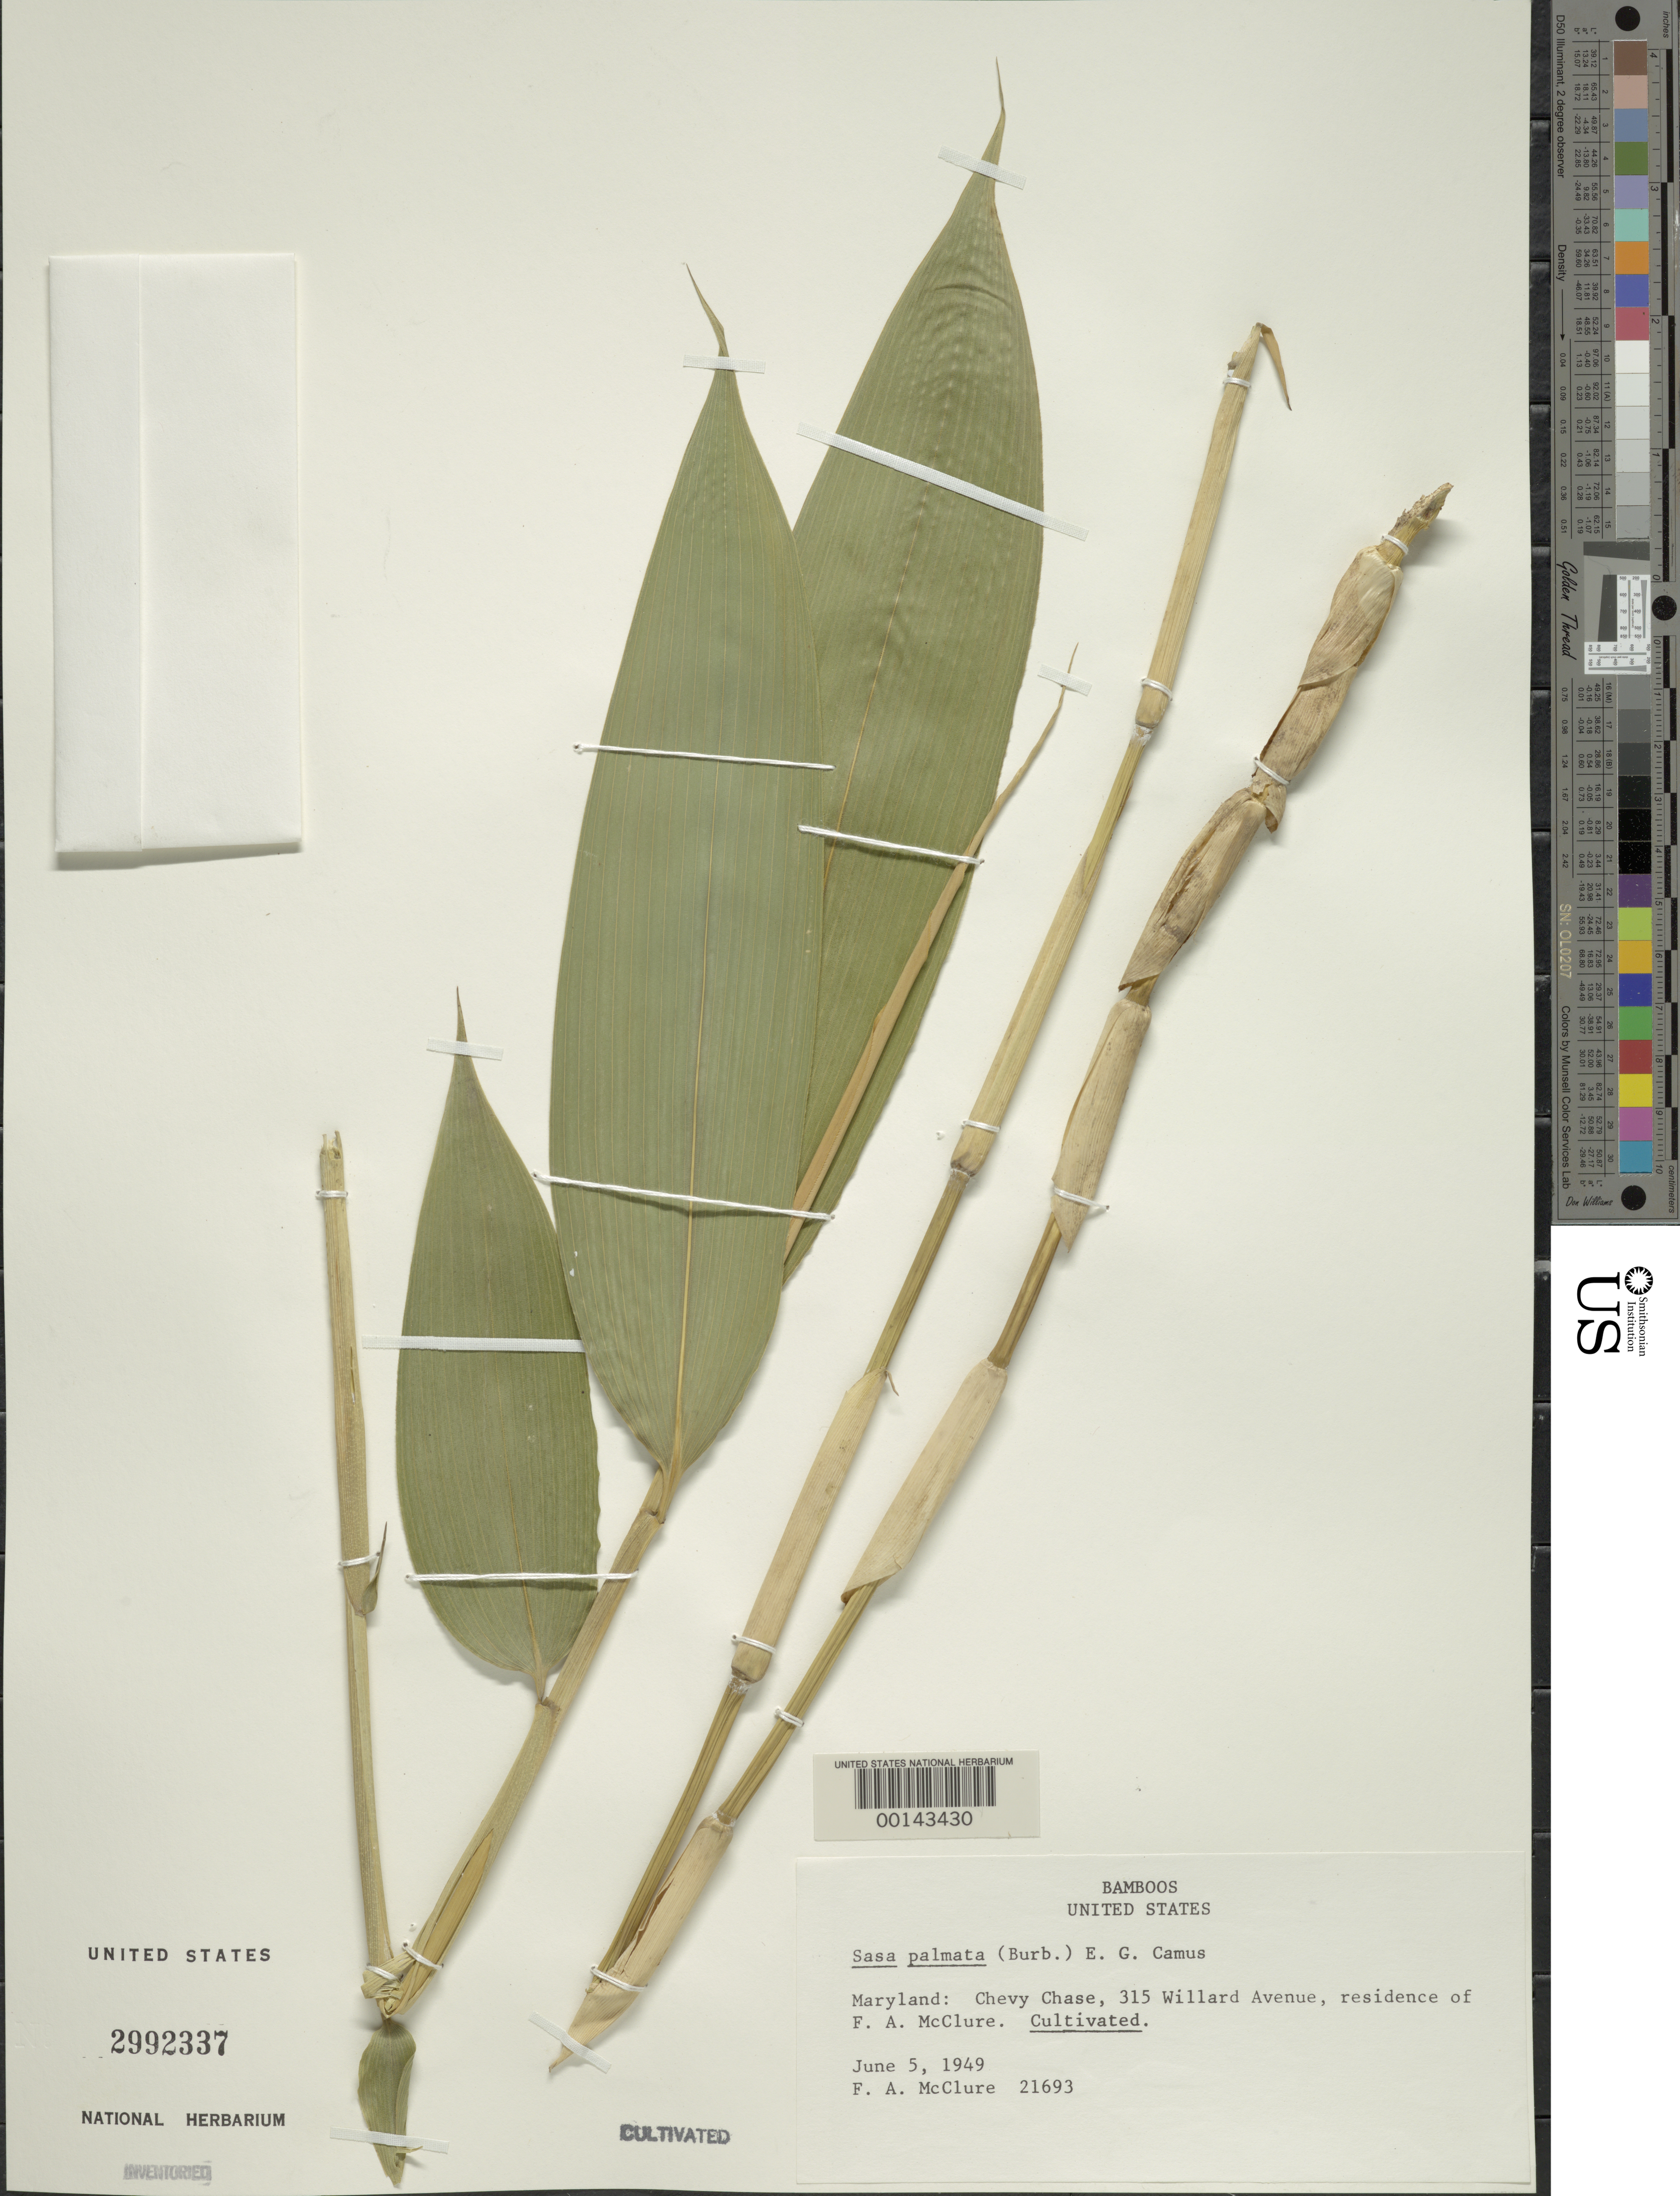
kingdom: Plantae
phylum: Tracheophyta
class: Liliopsida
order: Poales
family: Poaceae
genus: Sasa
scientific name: Sasa palmata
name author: (hort. ex Burb.) E.G. Camus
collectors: F. A. McClure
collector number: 21693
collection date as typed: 05 Jun 1949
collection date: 1949-06-05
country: United States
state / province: Maryland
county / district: Montgomery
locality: Chevy Chase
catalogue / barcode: US 2992337